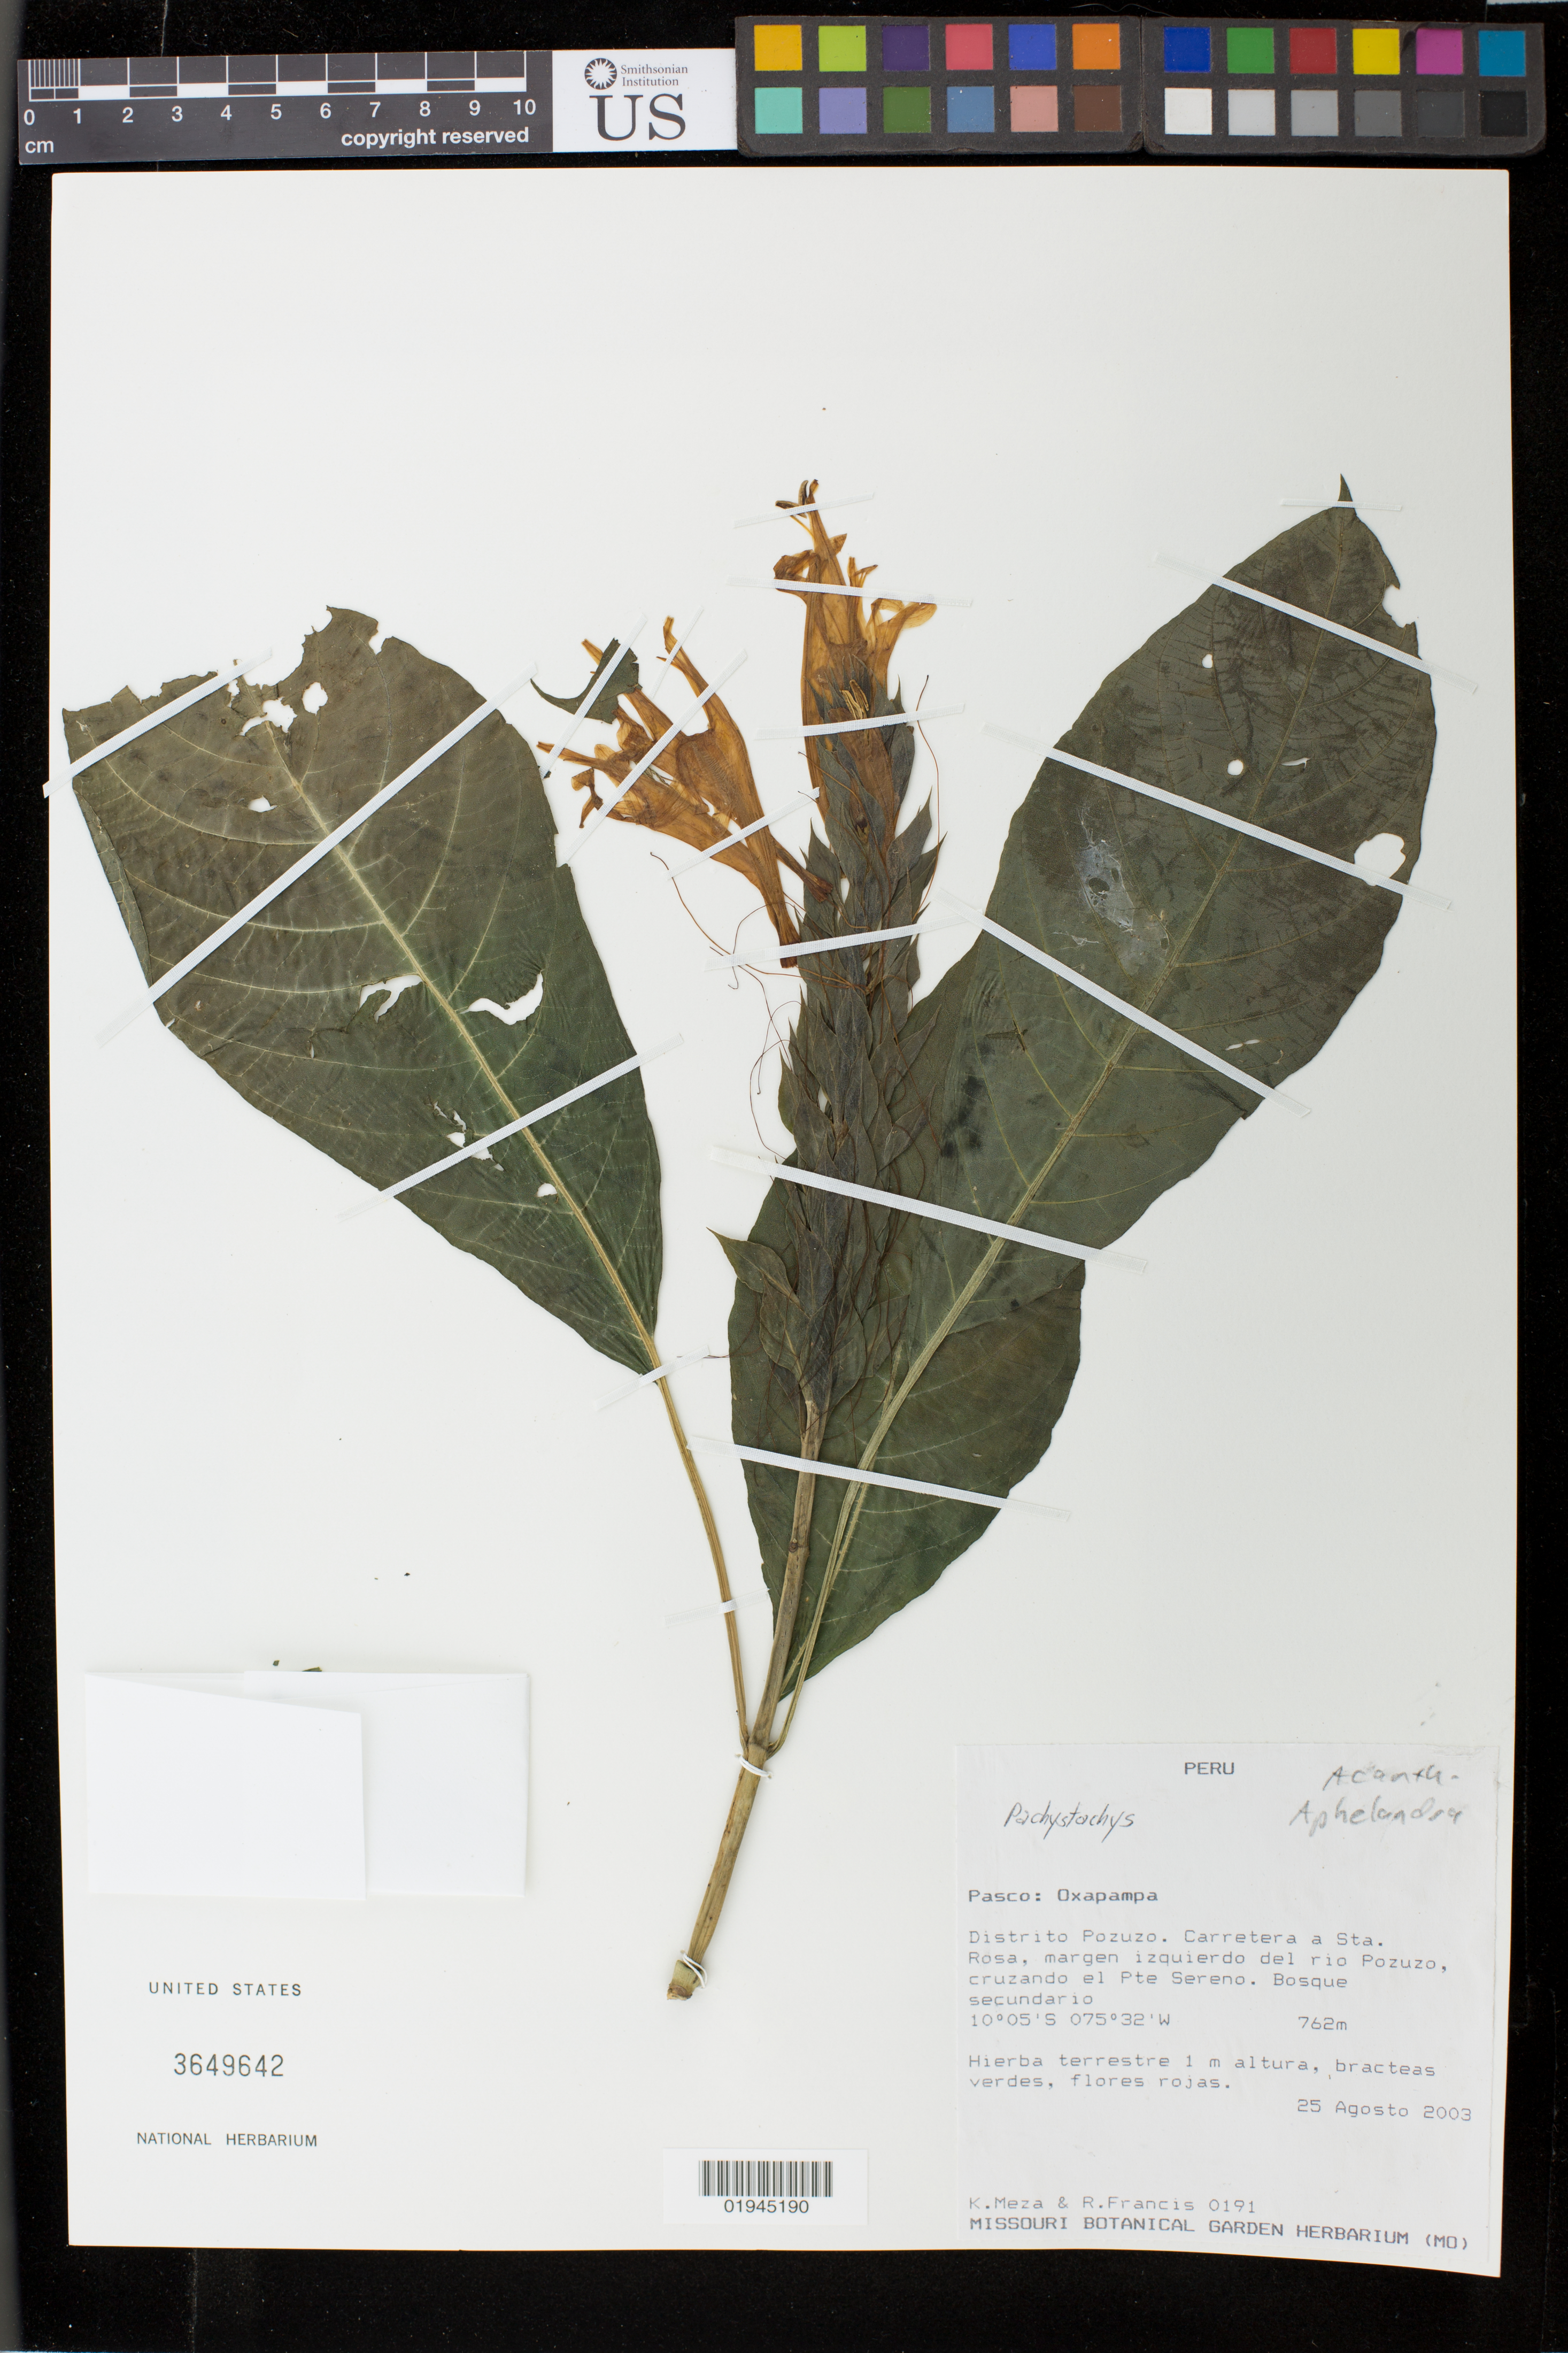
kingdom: Plantae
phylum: Tracheophyta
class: Magnoliopsida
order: Lamiales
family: Acanthaceae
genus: Pachystachys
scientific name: Pachystachys sp.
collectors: K. Meza & R. Francis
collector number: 191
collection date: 2003-08-25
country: Peru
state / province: Pasco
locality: Oxapampa. Distrito Pozuzo. Carretera a Sta. Rosa, margen izquierdo del rio Pozuzo, cruzando el Pte. Sereno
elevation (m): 762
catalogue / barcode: US 3649642